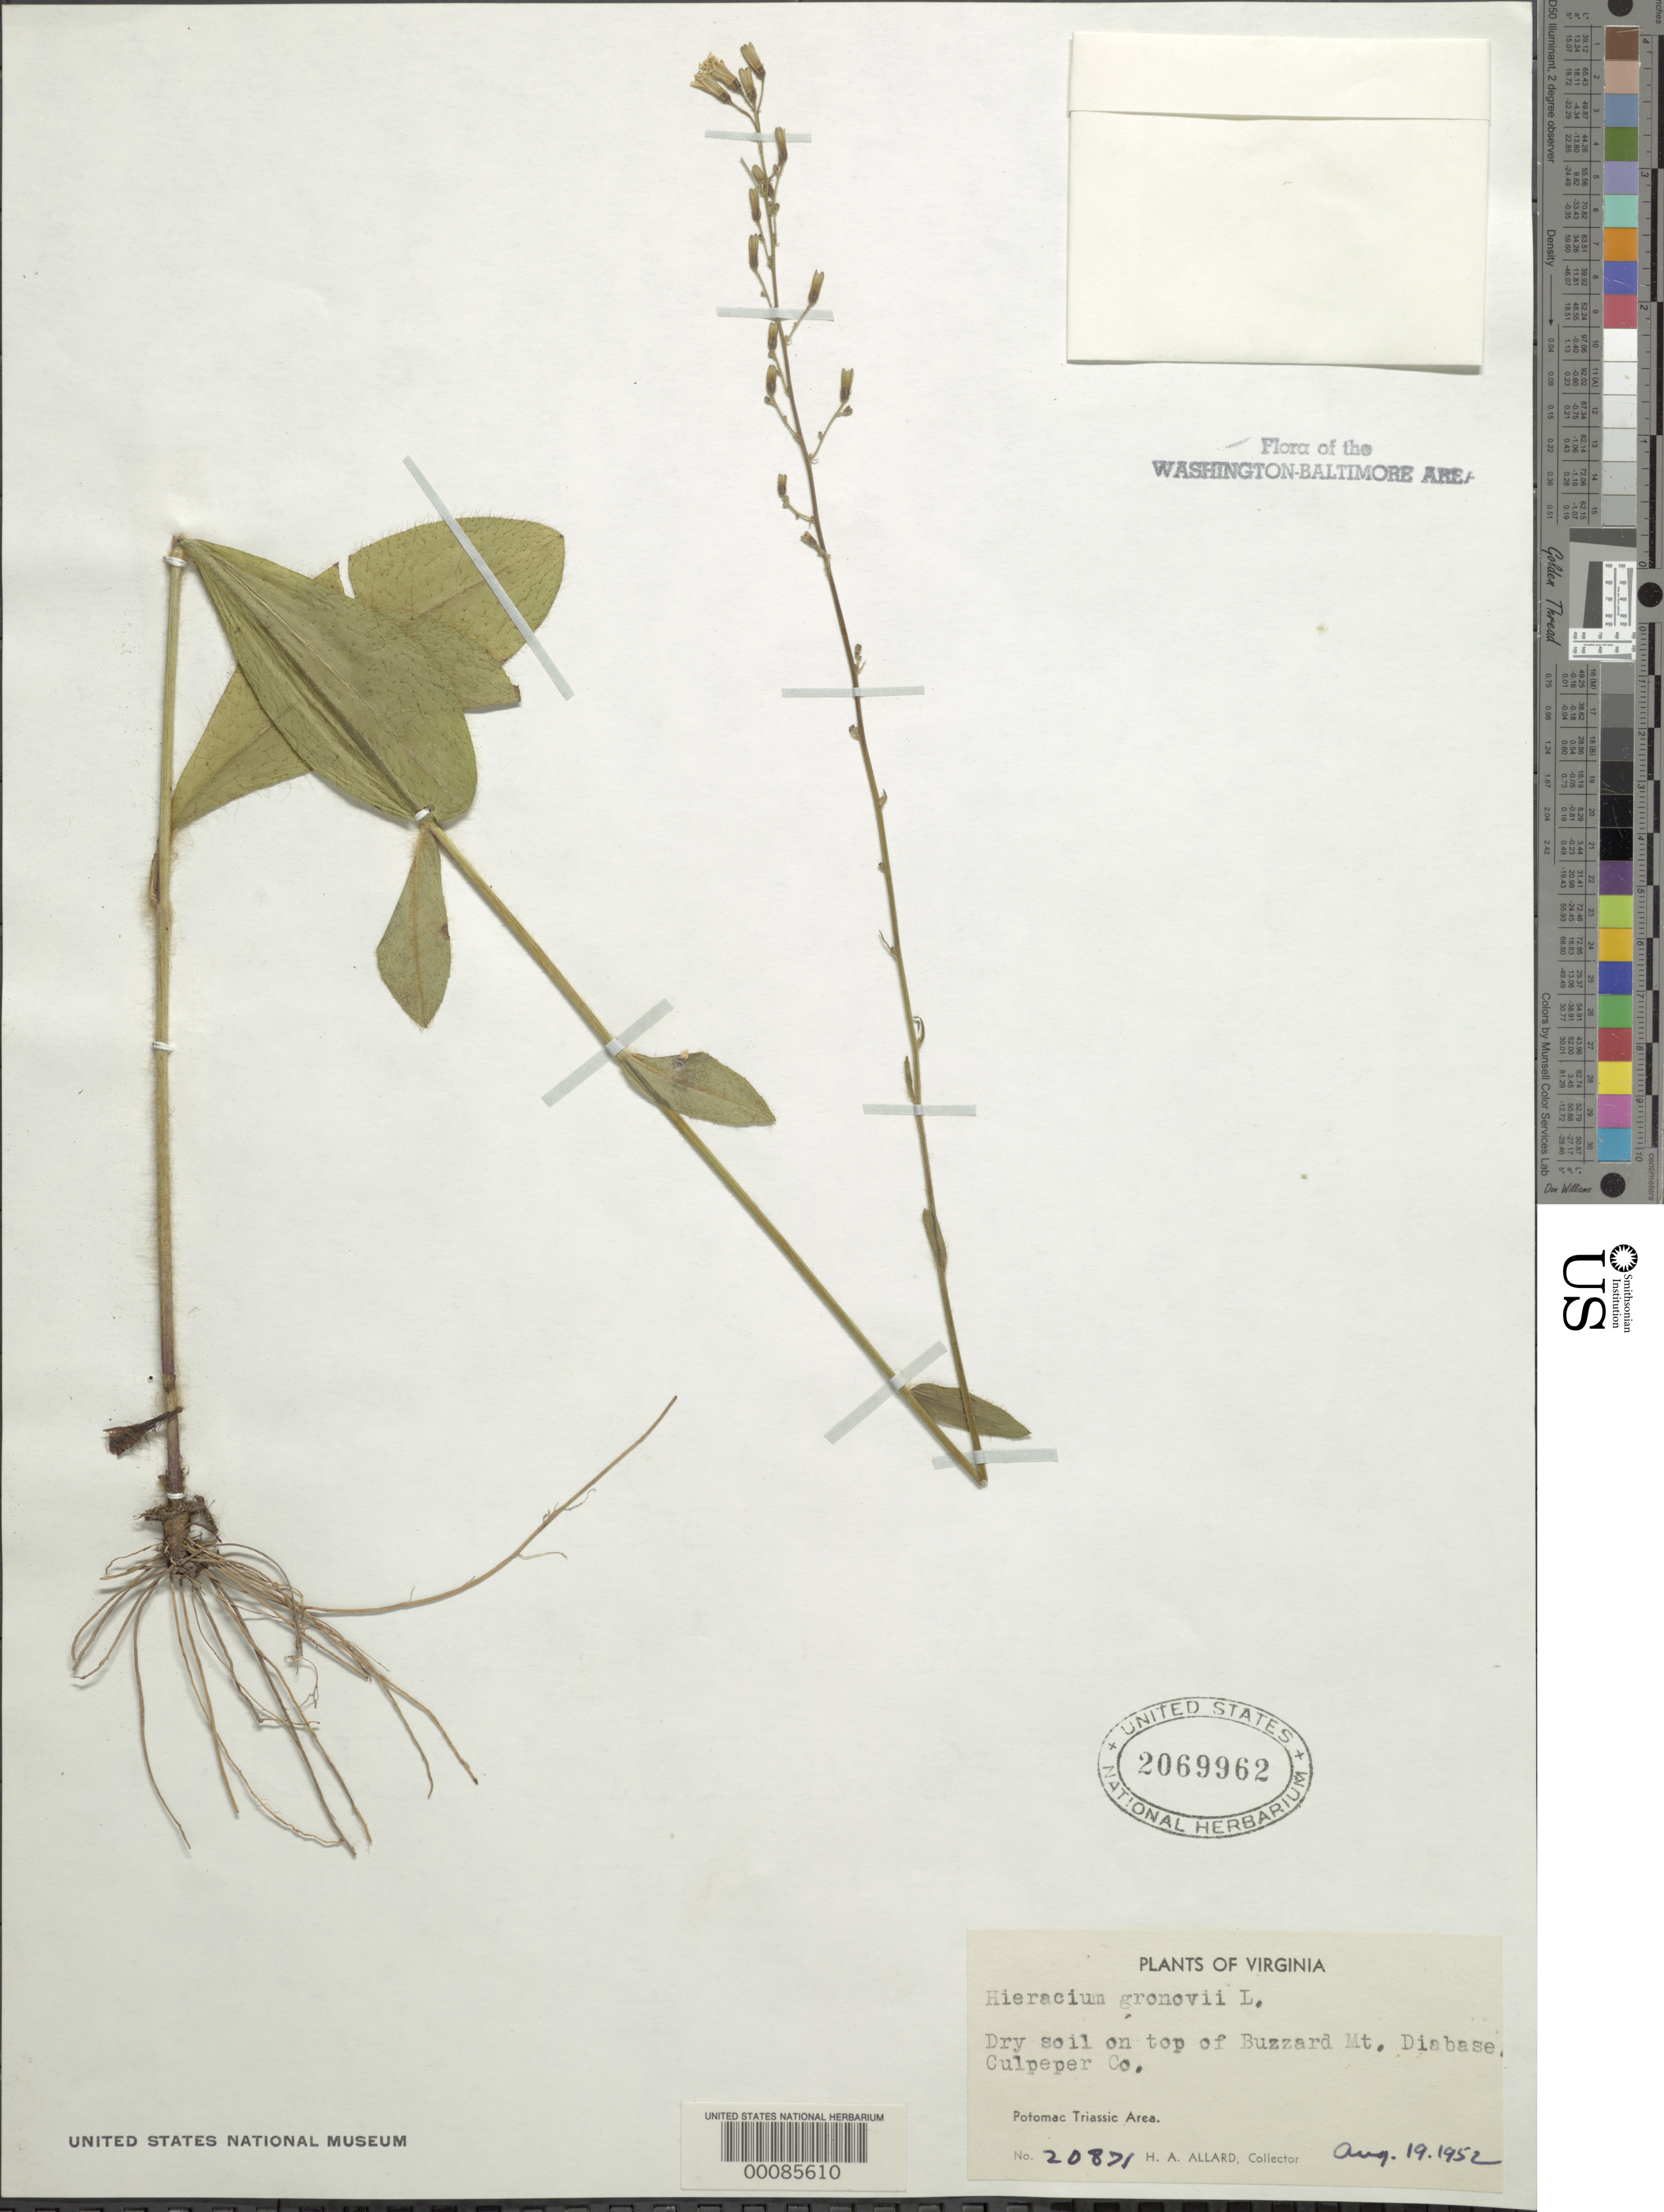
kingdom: Plantae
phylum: Tracheophyta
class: Magnoliopsida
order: Asterales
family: Asteraceae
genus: Hieracium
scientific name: Hieracium gronovii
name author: L.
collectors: H. A. Allard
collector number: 20871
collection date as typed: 19 Aug 1952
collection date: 1952-08-19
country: United States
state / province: Virginia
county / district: Culpeper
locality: Buzzard Mountain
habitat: Dry soil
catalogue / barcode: US 2069962